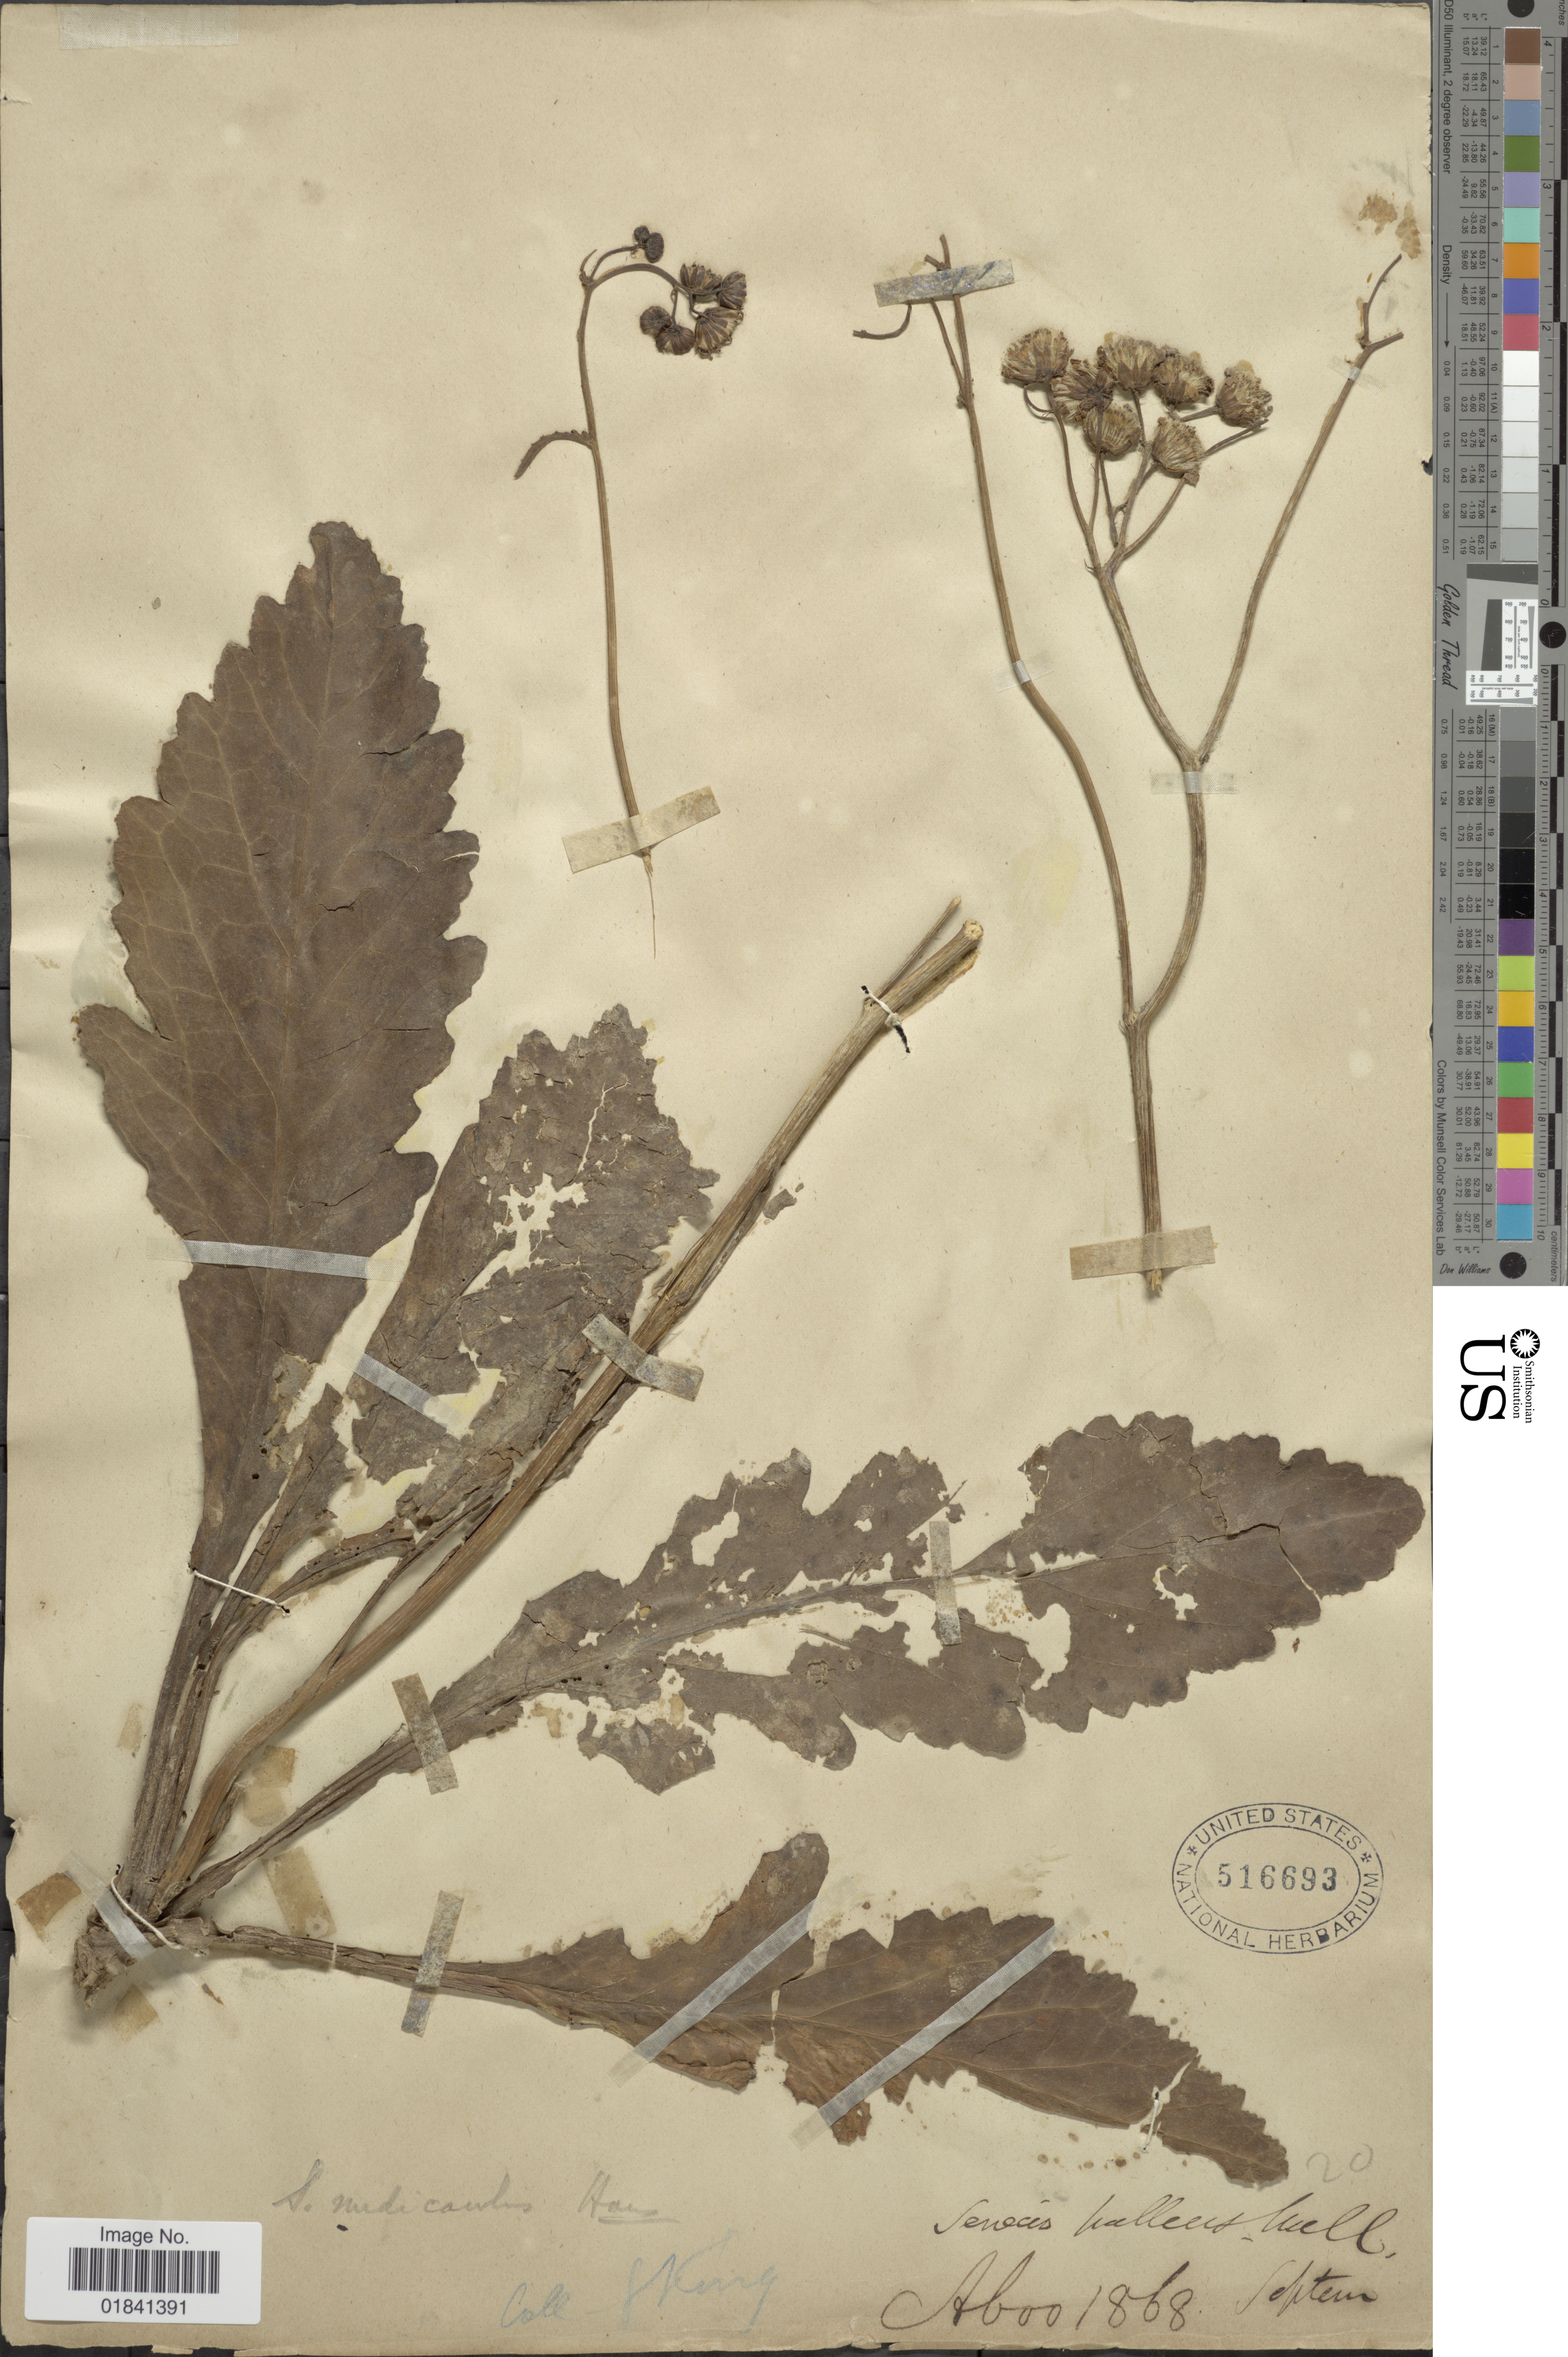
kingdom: Plantae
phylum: Tracheophyta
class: Magnoliopsida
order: Asterales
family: Asteraceae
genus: Senecio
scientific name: Senecio nudicaulis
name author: Buch.-Ham. ex D. Don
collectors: S. King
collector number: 20?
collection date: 1868-09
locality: Aboo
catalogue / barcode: US 516693